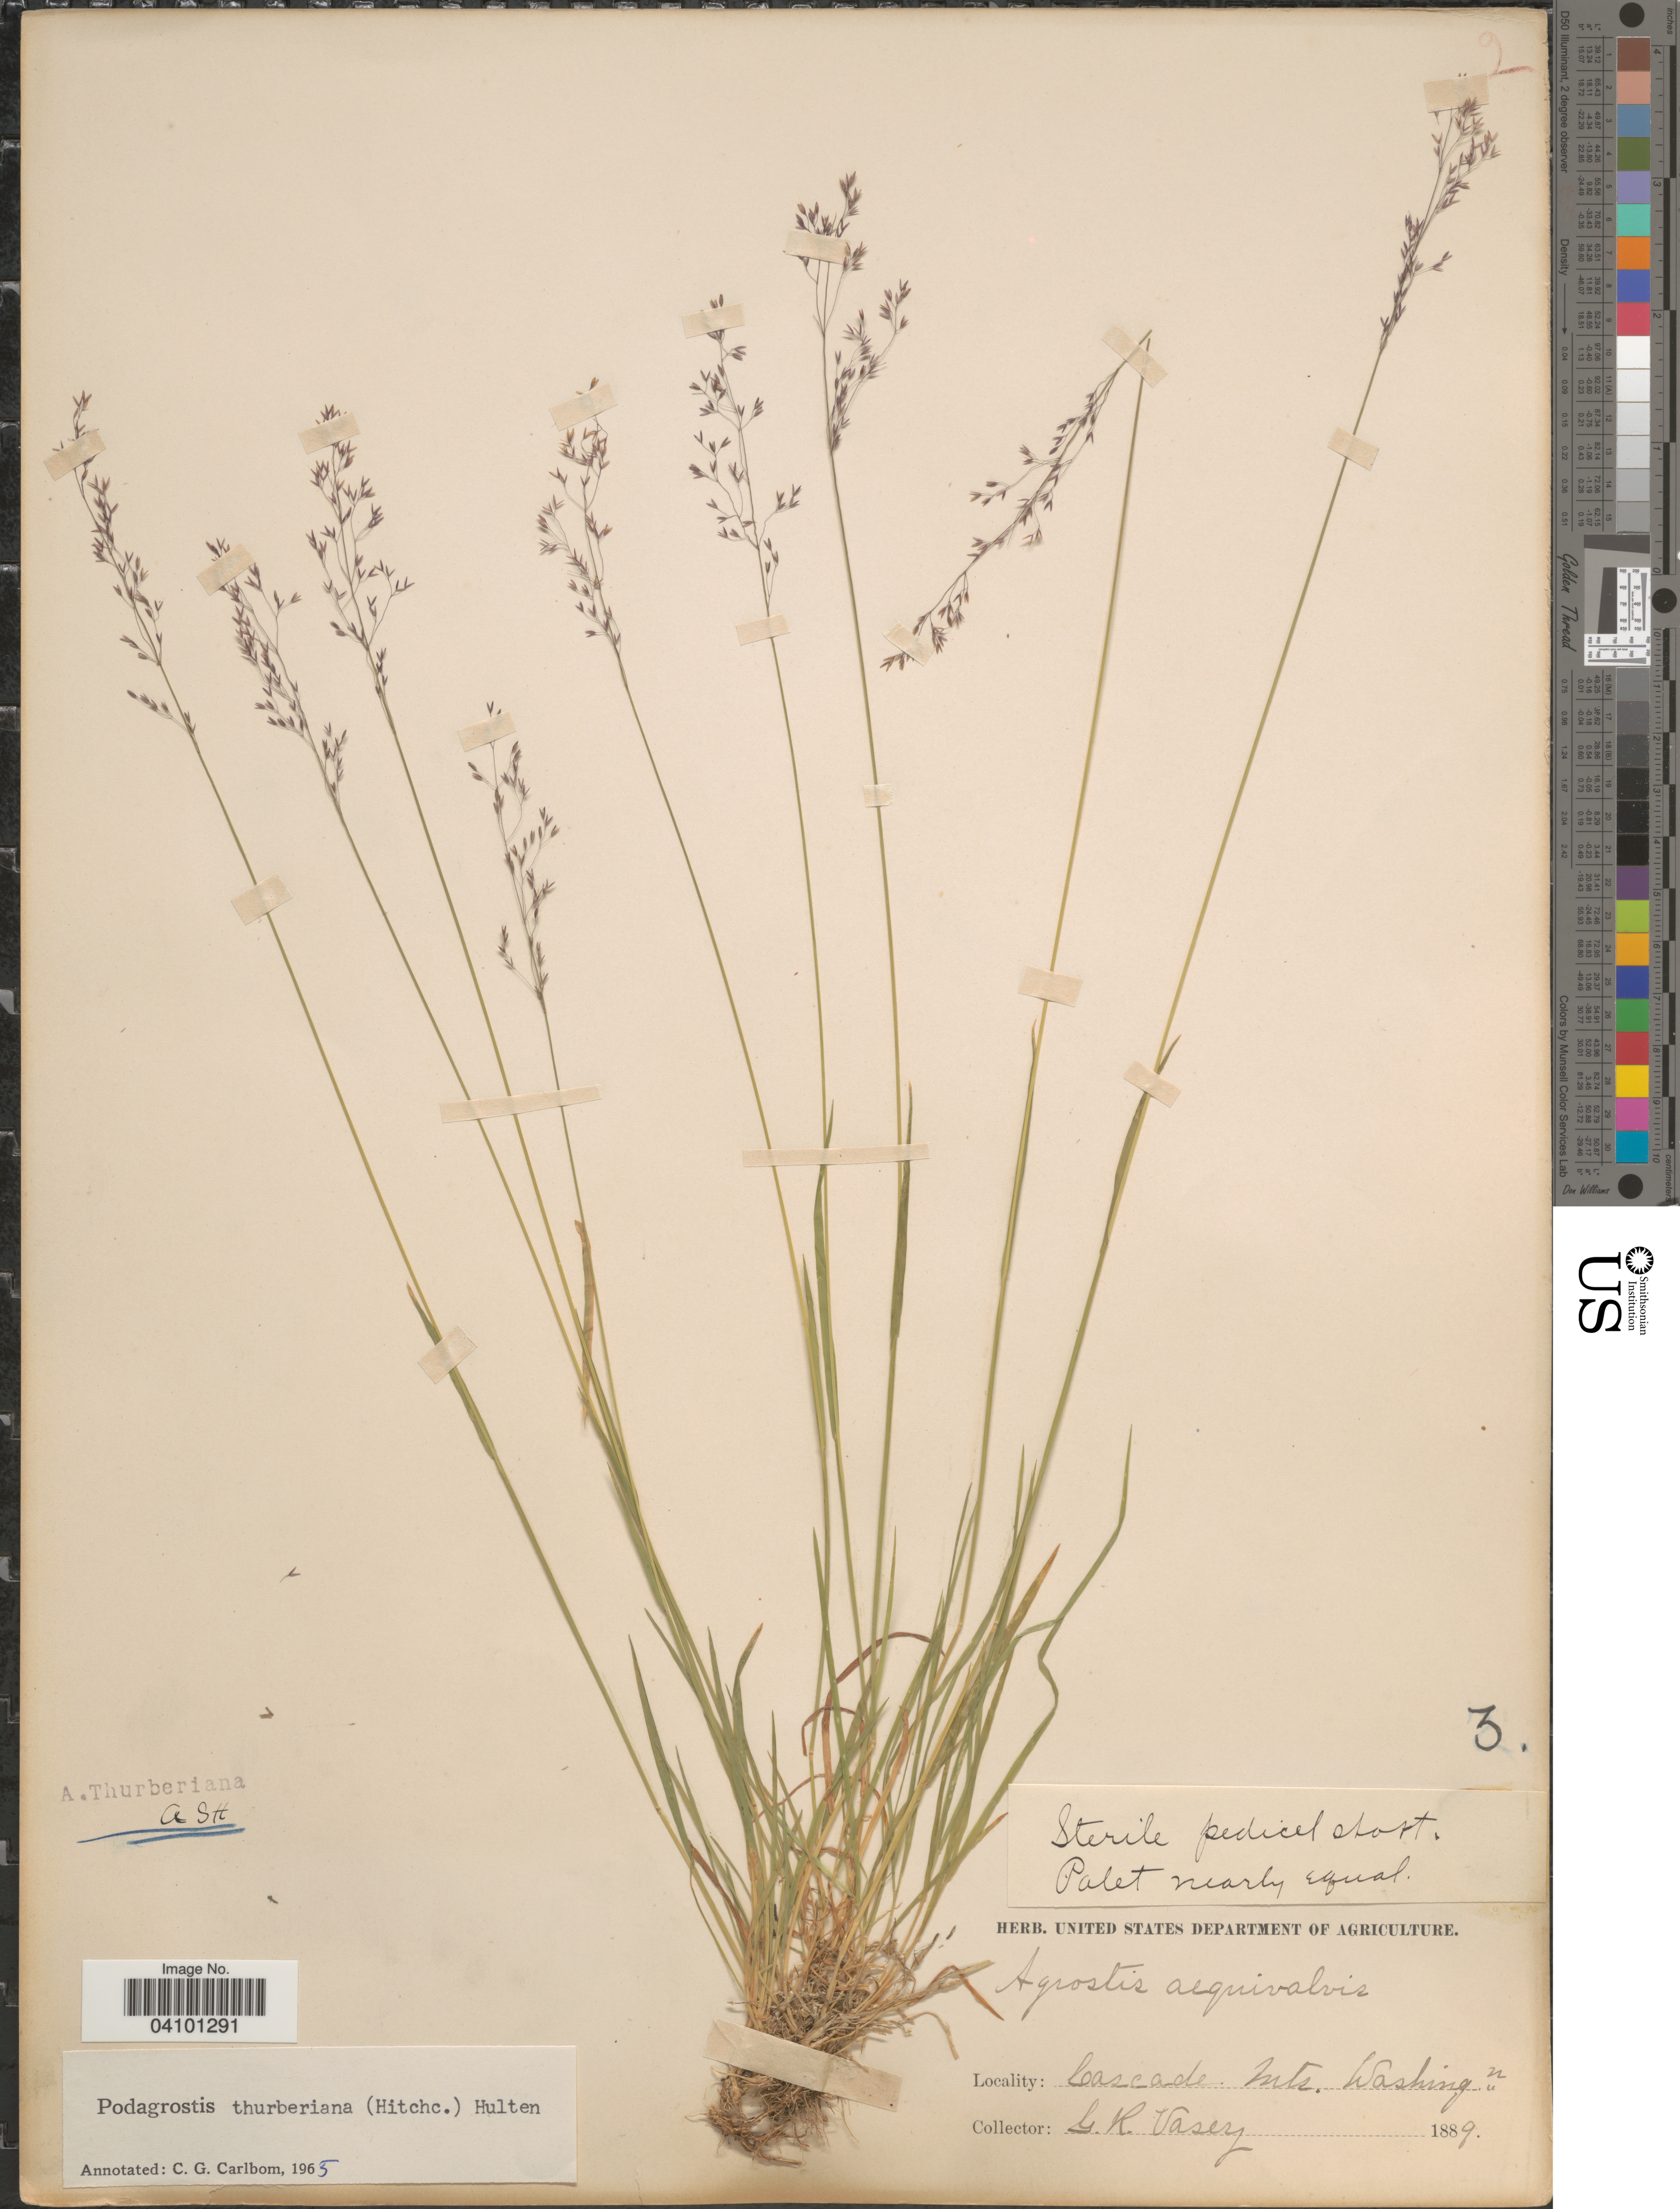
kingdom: Plantae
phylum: Tracheophyta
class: Liliopsida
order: Poales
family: Poaceae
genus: Podagrostis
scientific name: Podagrostis thurberiana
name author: Hitchc.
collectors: G. R. Vasey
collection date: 1889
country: United States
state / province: Washington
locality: Cascade Mts.